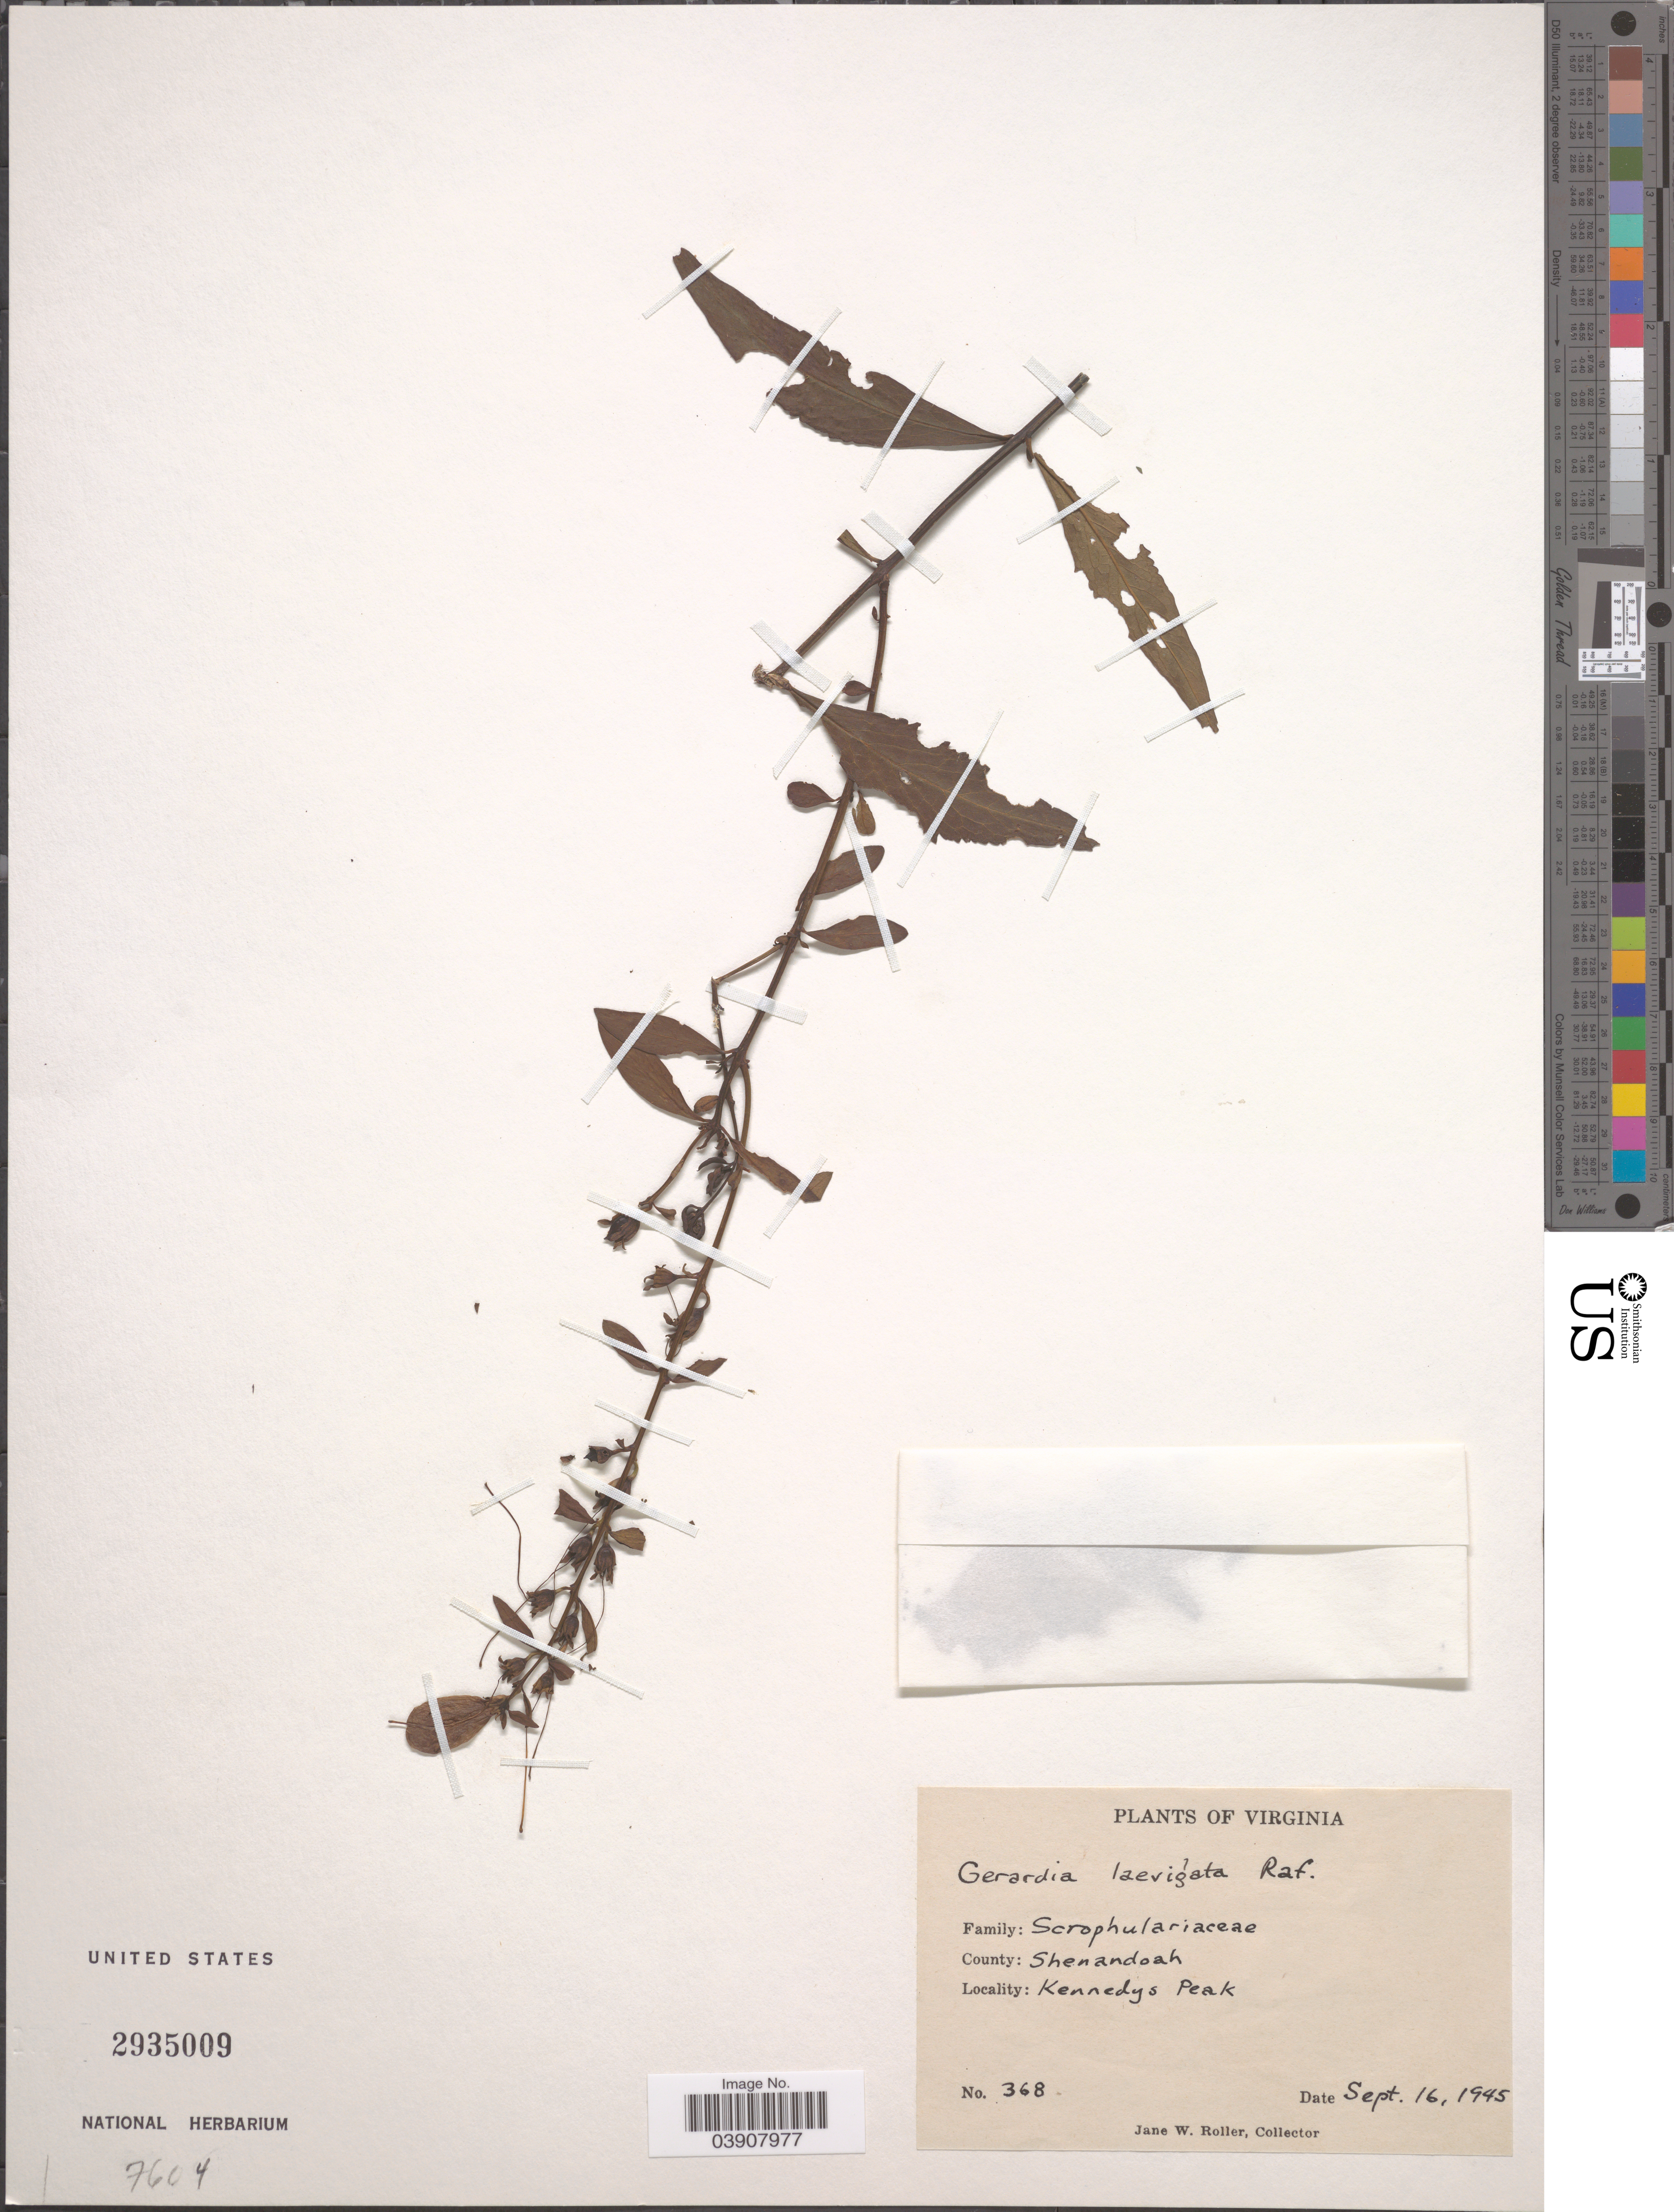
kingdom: Plantae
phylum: Tracheophyta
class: Magnoliopsida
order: Lamiales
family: Orobanchaceae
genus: Agalinis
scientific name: Agalinis laevigata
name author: (Raf.) S.F. Blake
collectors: J. W. Roller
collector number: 368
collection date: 1945-09-16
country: United States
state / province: Virginia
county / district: Shenandoah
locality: County: Shenandoah.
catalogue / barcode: US 2935009